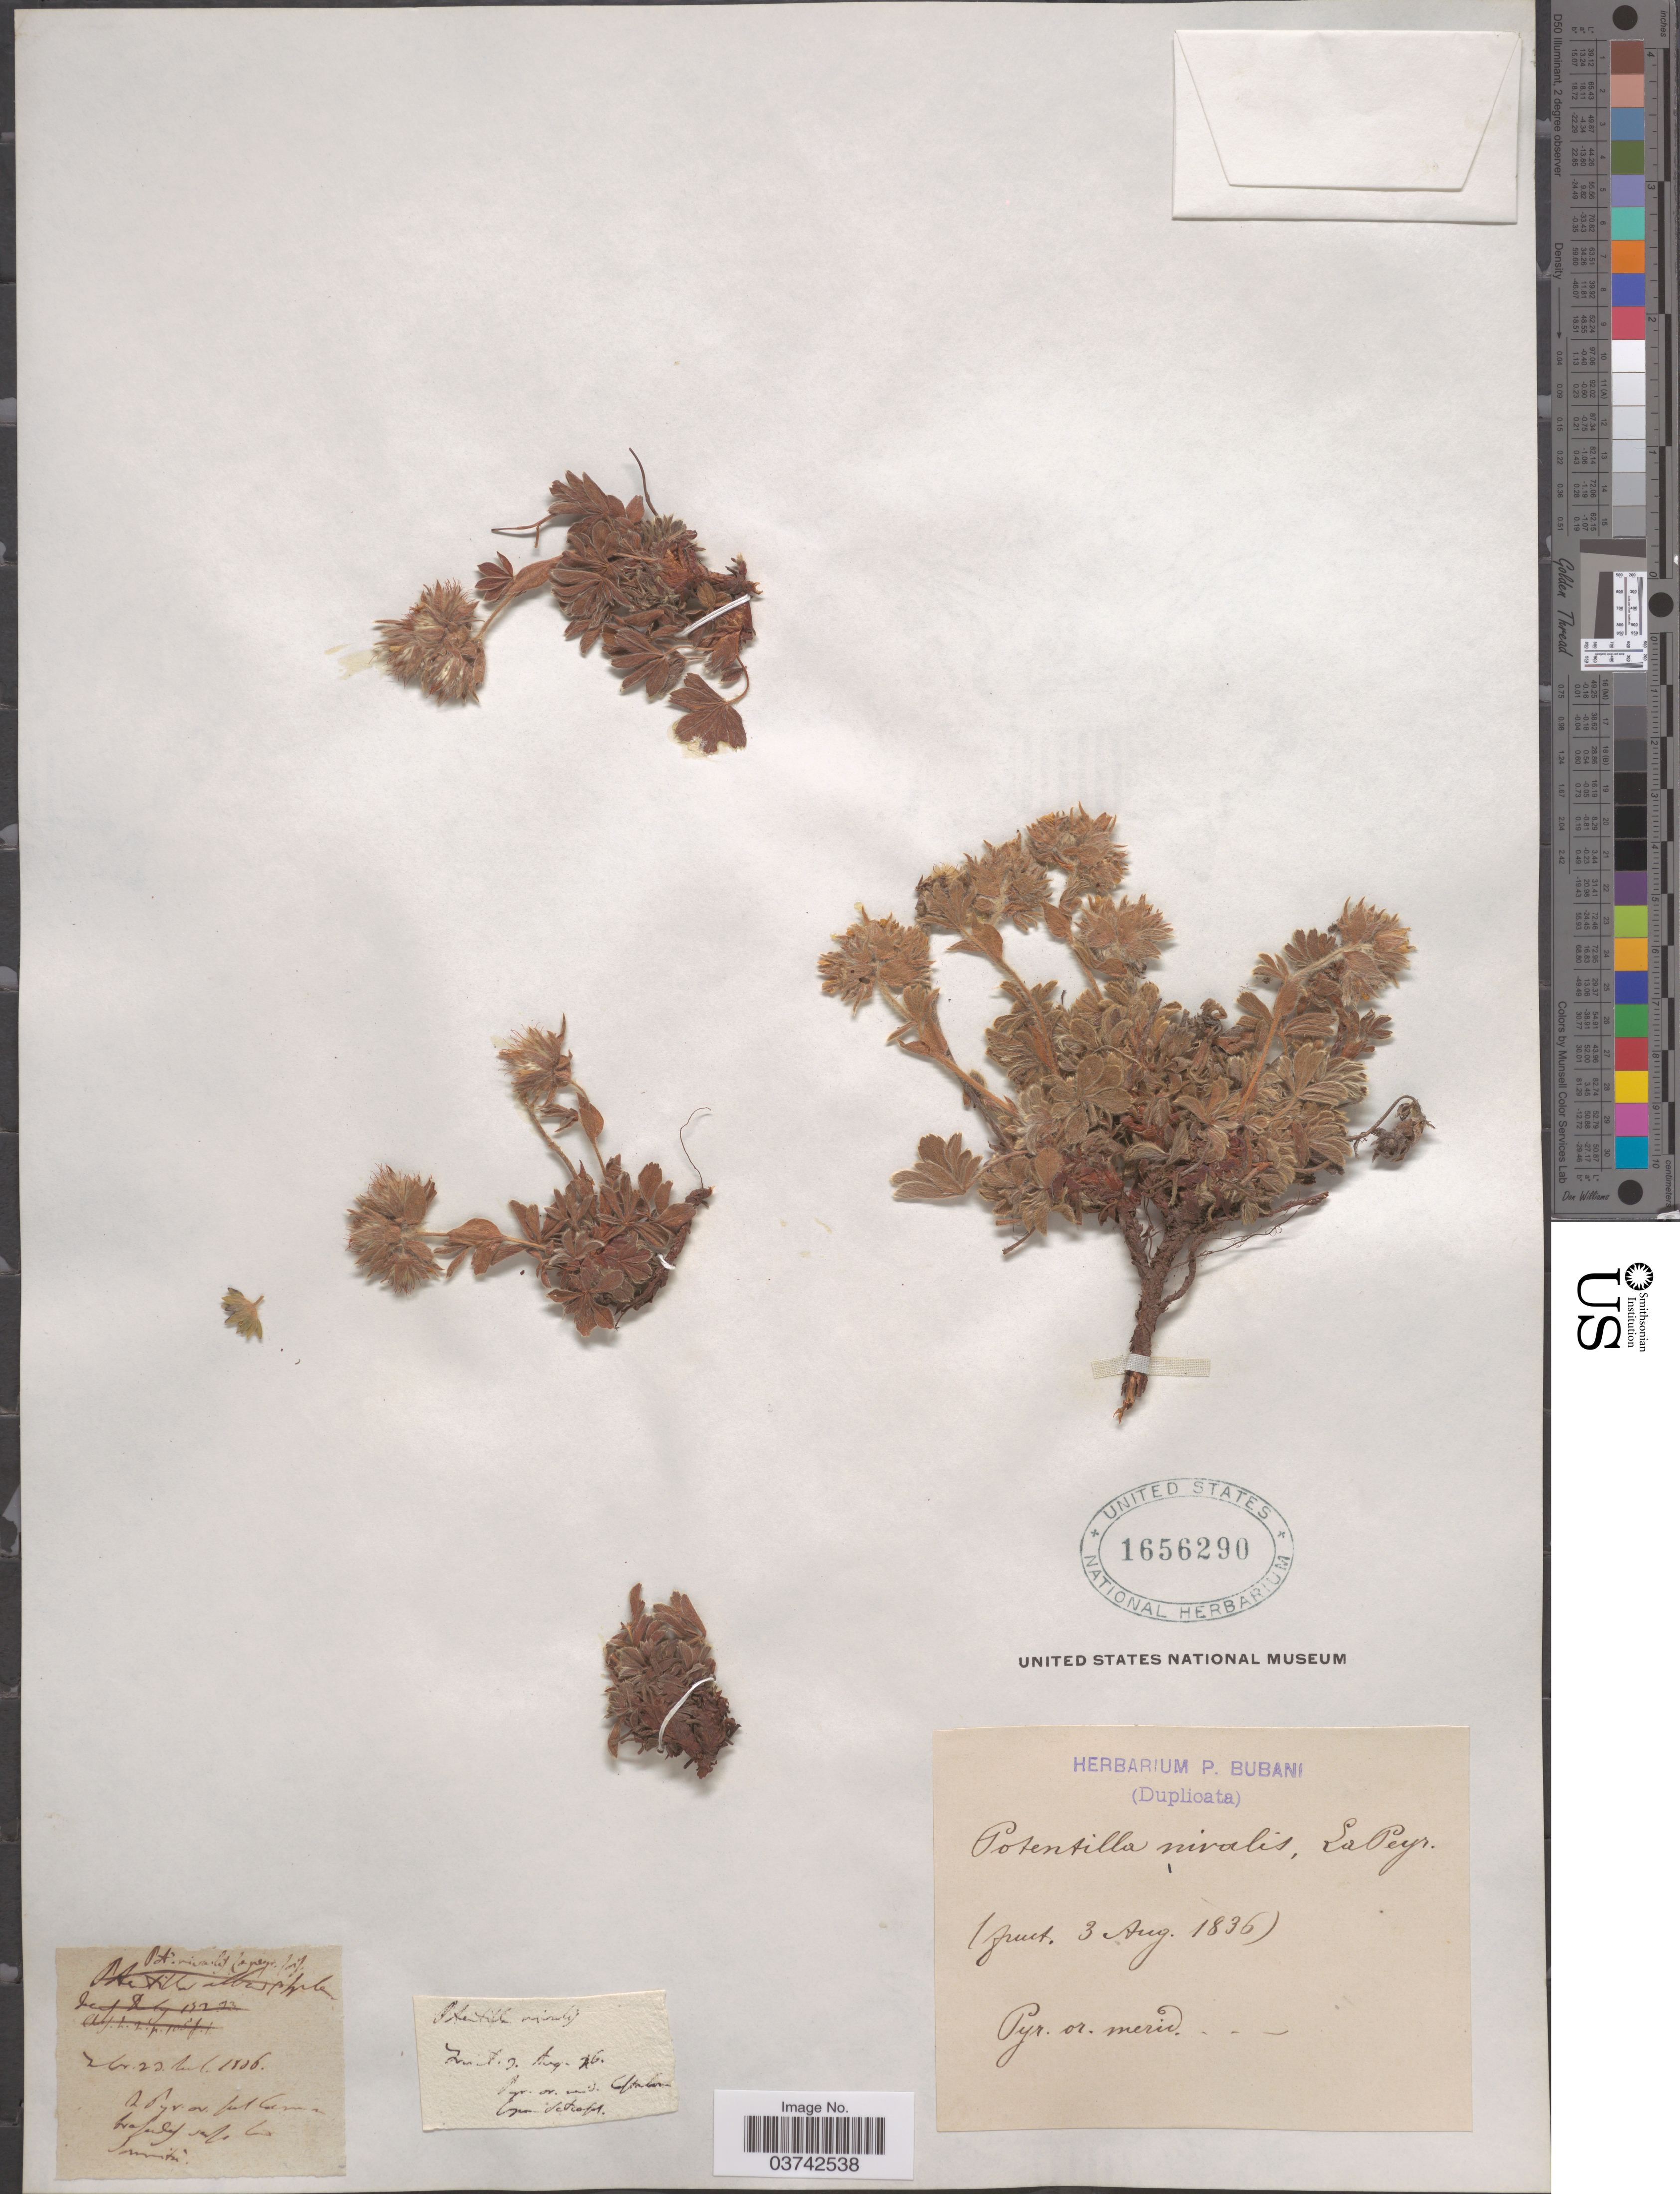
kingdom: Plantae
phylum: Tracheophyta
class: Magnoliopsida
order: Rosales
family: Rosaceae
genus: Potentilla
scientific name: Potentilla nivalis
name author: Csató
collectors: ex herb. P. Bubani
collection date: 1836-07-23/1836-08-23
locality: Pyr. or. merid. [illegible text].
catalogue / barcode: US 1656290